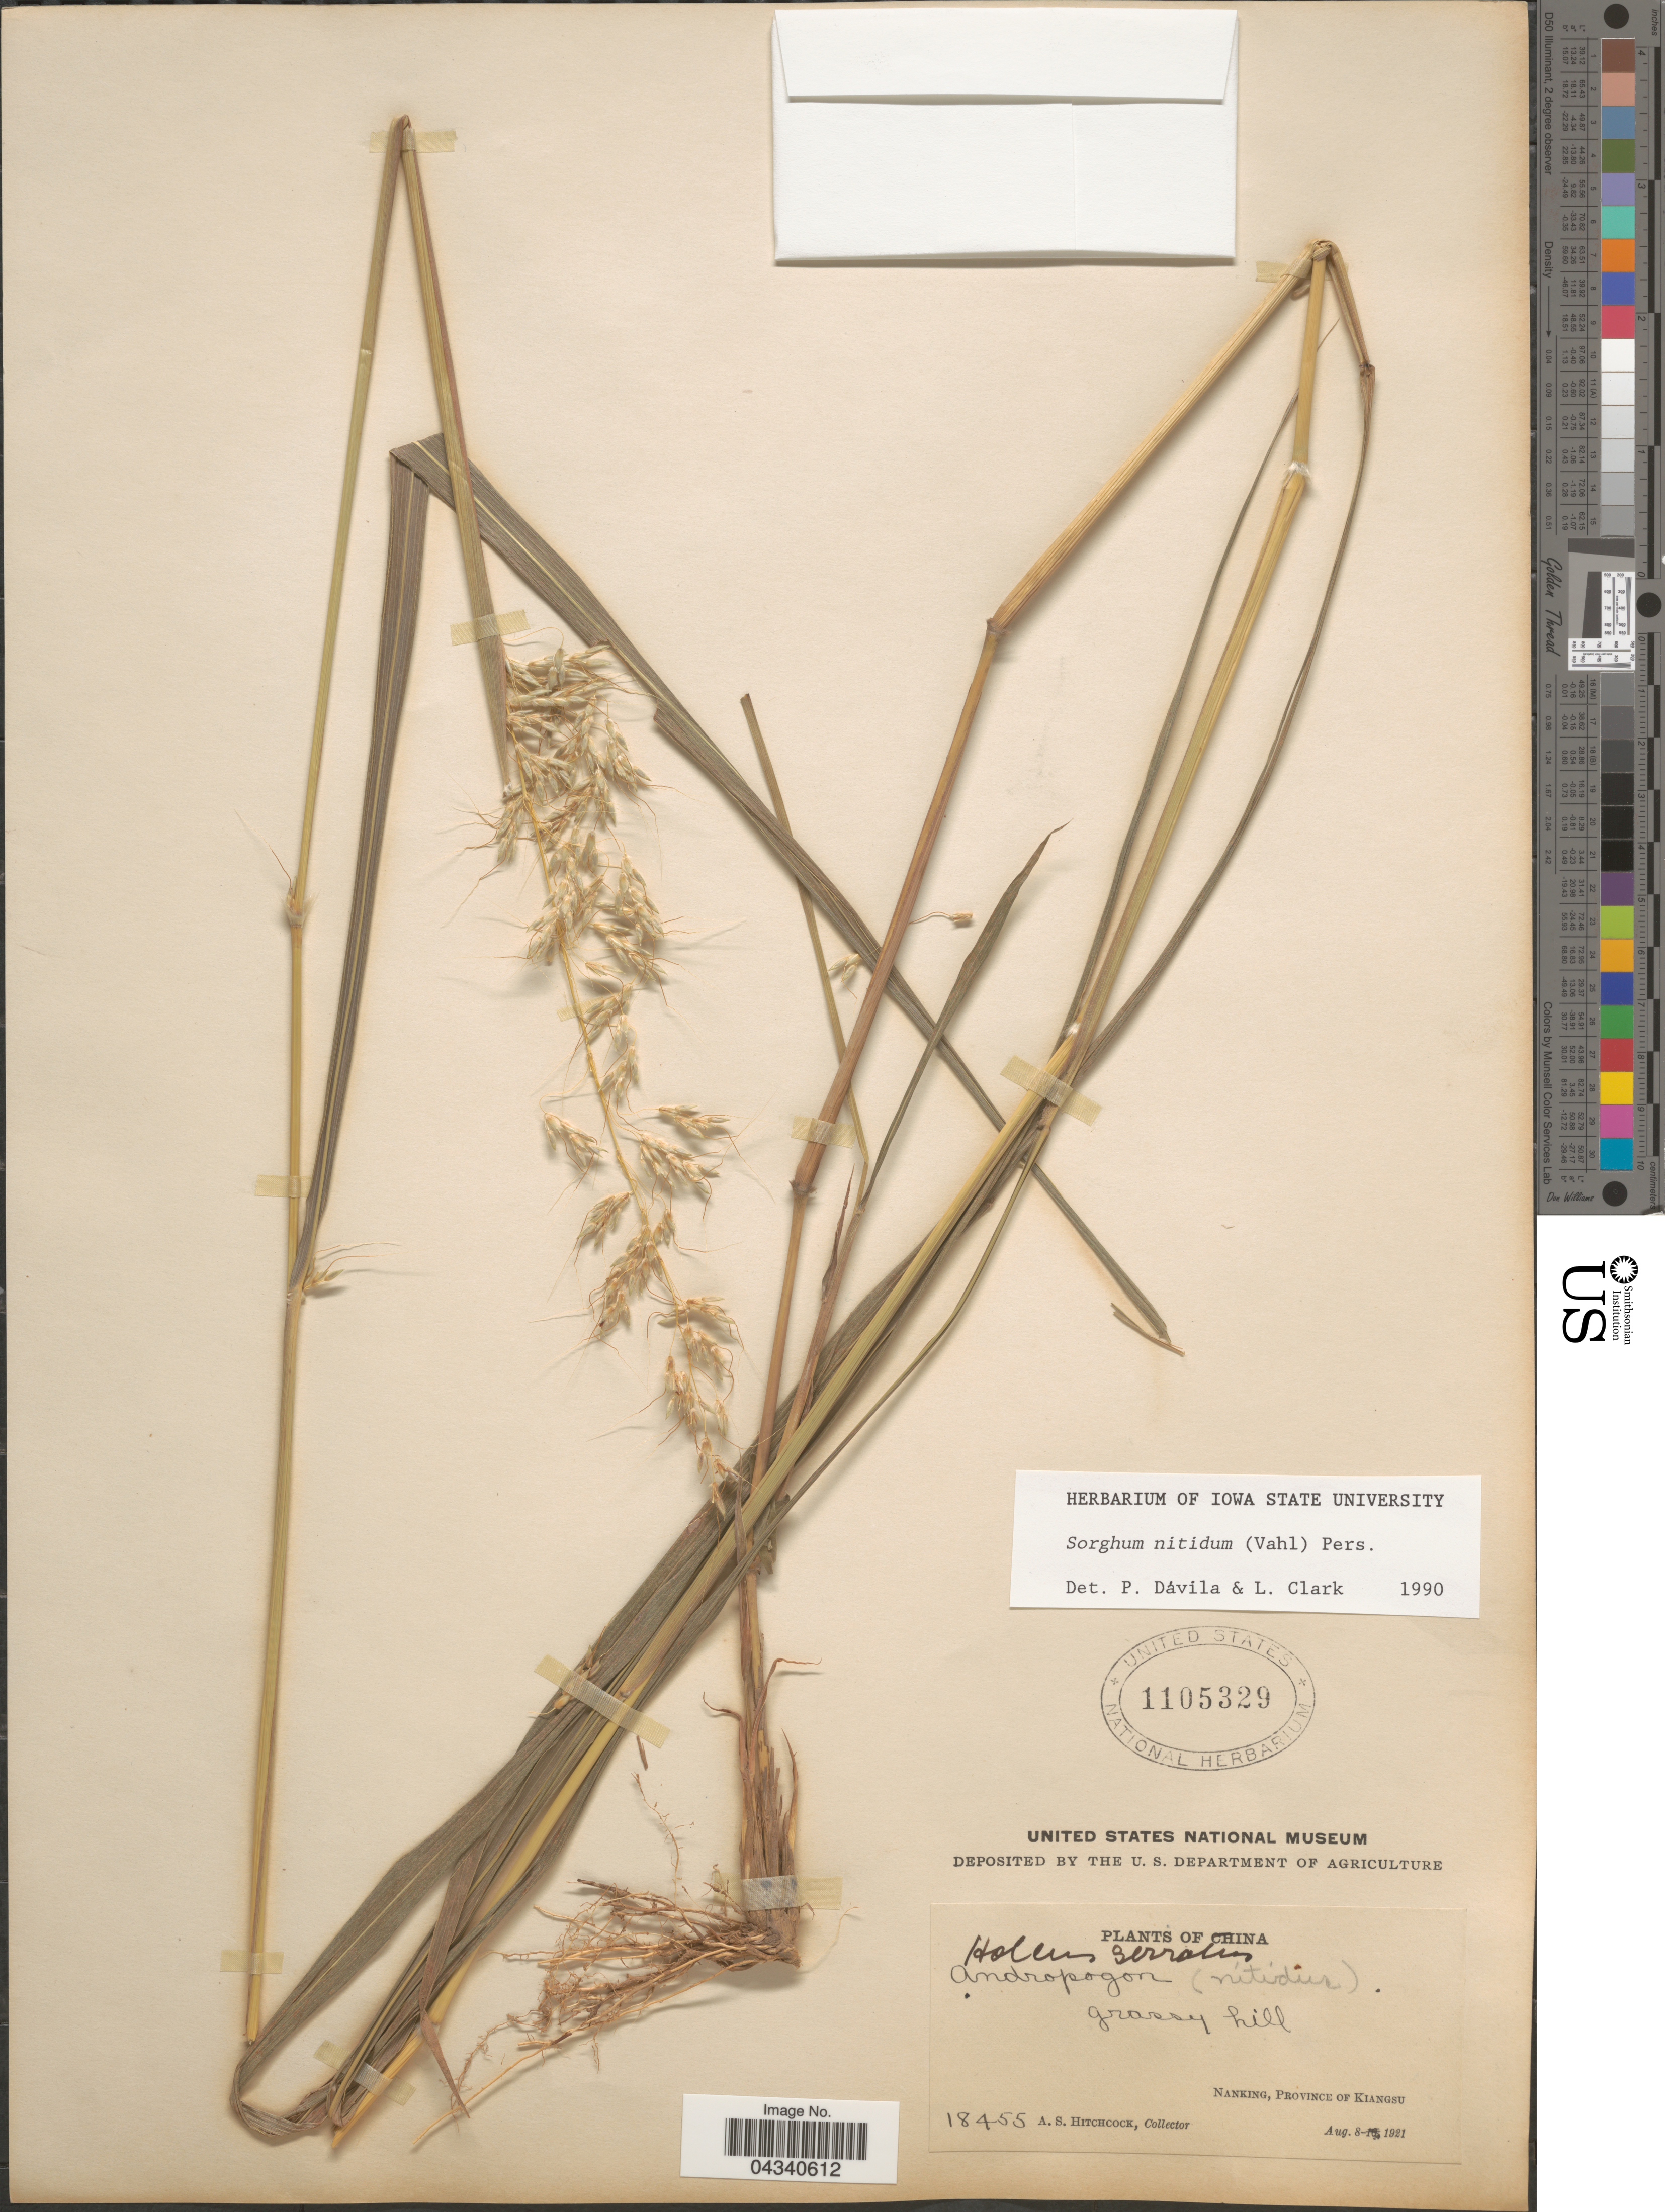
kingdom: Plantae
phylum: Tracheophyta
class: Liliopsida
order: Poales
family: Poaceae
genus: Sorghum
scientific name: Sorghum nitidum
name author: (Vahl) Pers.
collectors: A. S. Hitchcock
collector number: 18455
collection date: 1921-08-08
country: China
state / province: Jiangsu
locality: Nanking, Province of Kiangsu.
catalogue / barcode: US 1105329